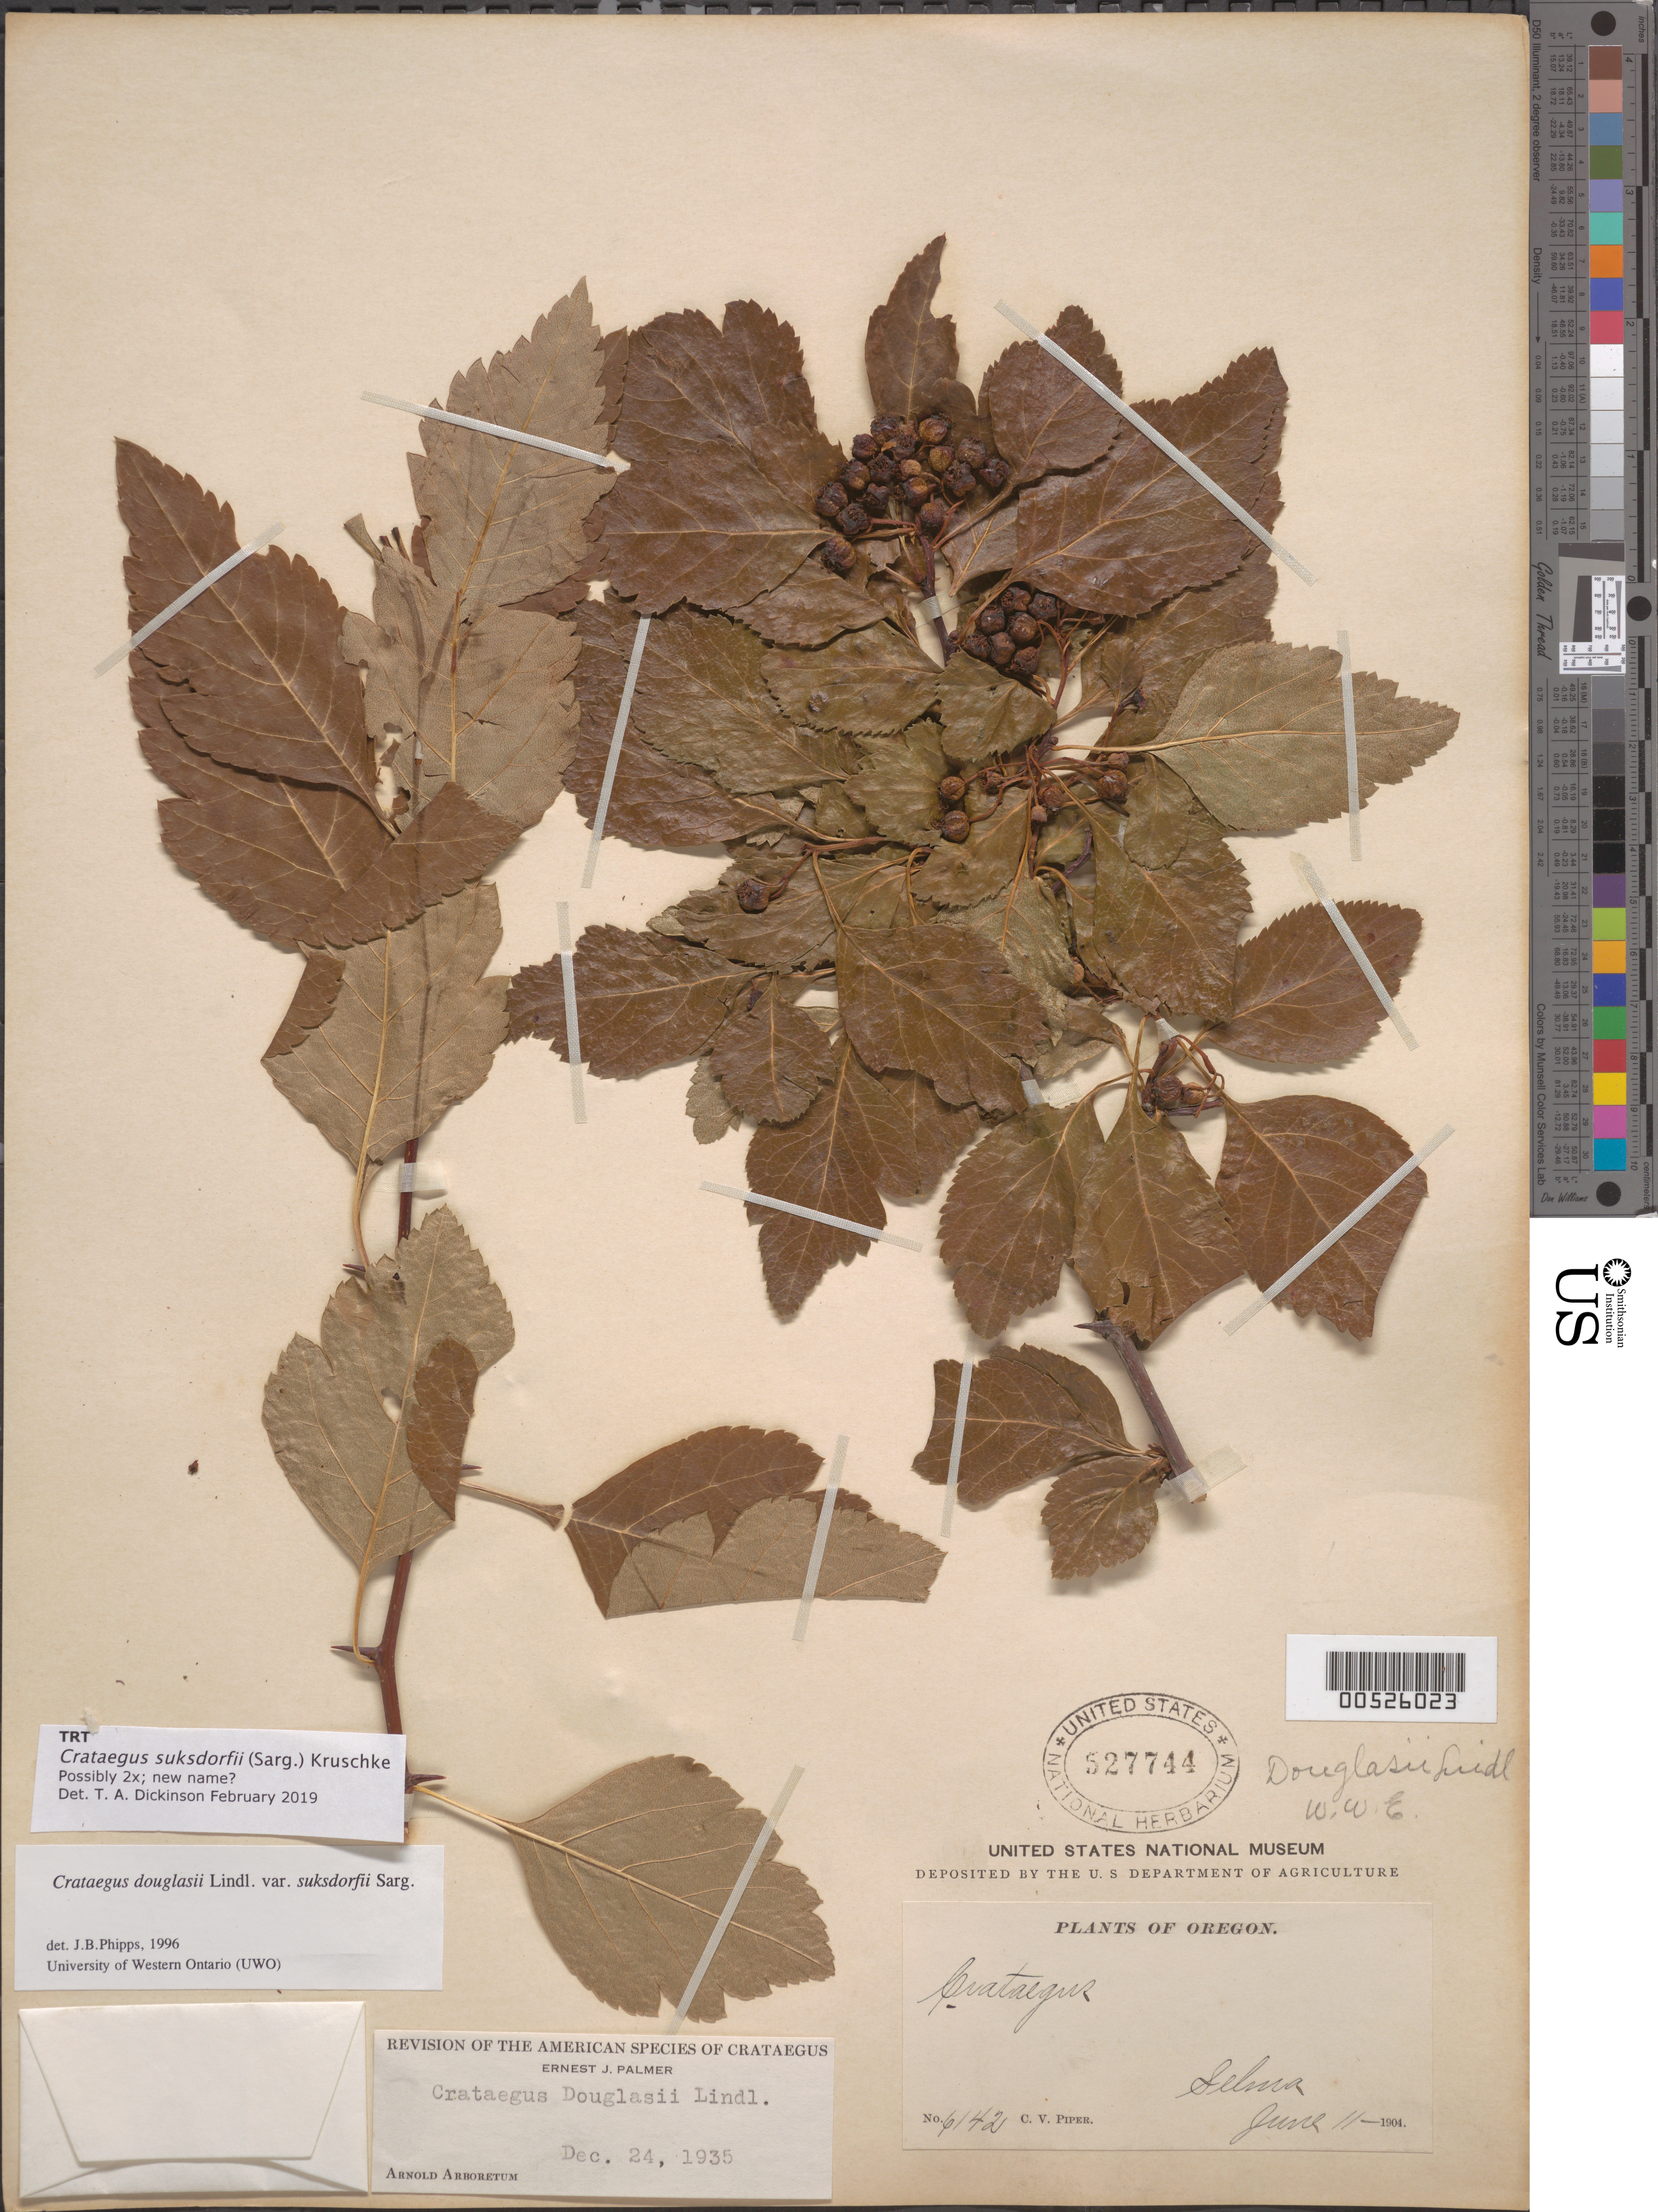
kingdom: Plantae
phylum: Tracheophyta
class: Magnoliopsida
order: Rosales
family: Rosaceae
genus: Crataegus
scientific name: Crataegus suksdorfii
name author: (Sarg.) Kruschke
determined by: Dickinson, Timothy A., Assistant Curator (TRT), University of Toronto (CANADA)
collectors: C. V. Piper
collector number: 6142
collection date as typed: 11 Jun 1904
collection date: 1904-06-11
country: United States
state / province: Oregon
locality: Selma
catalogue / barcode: US 527744